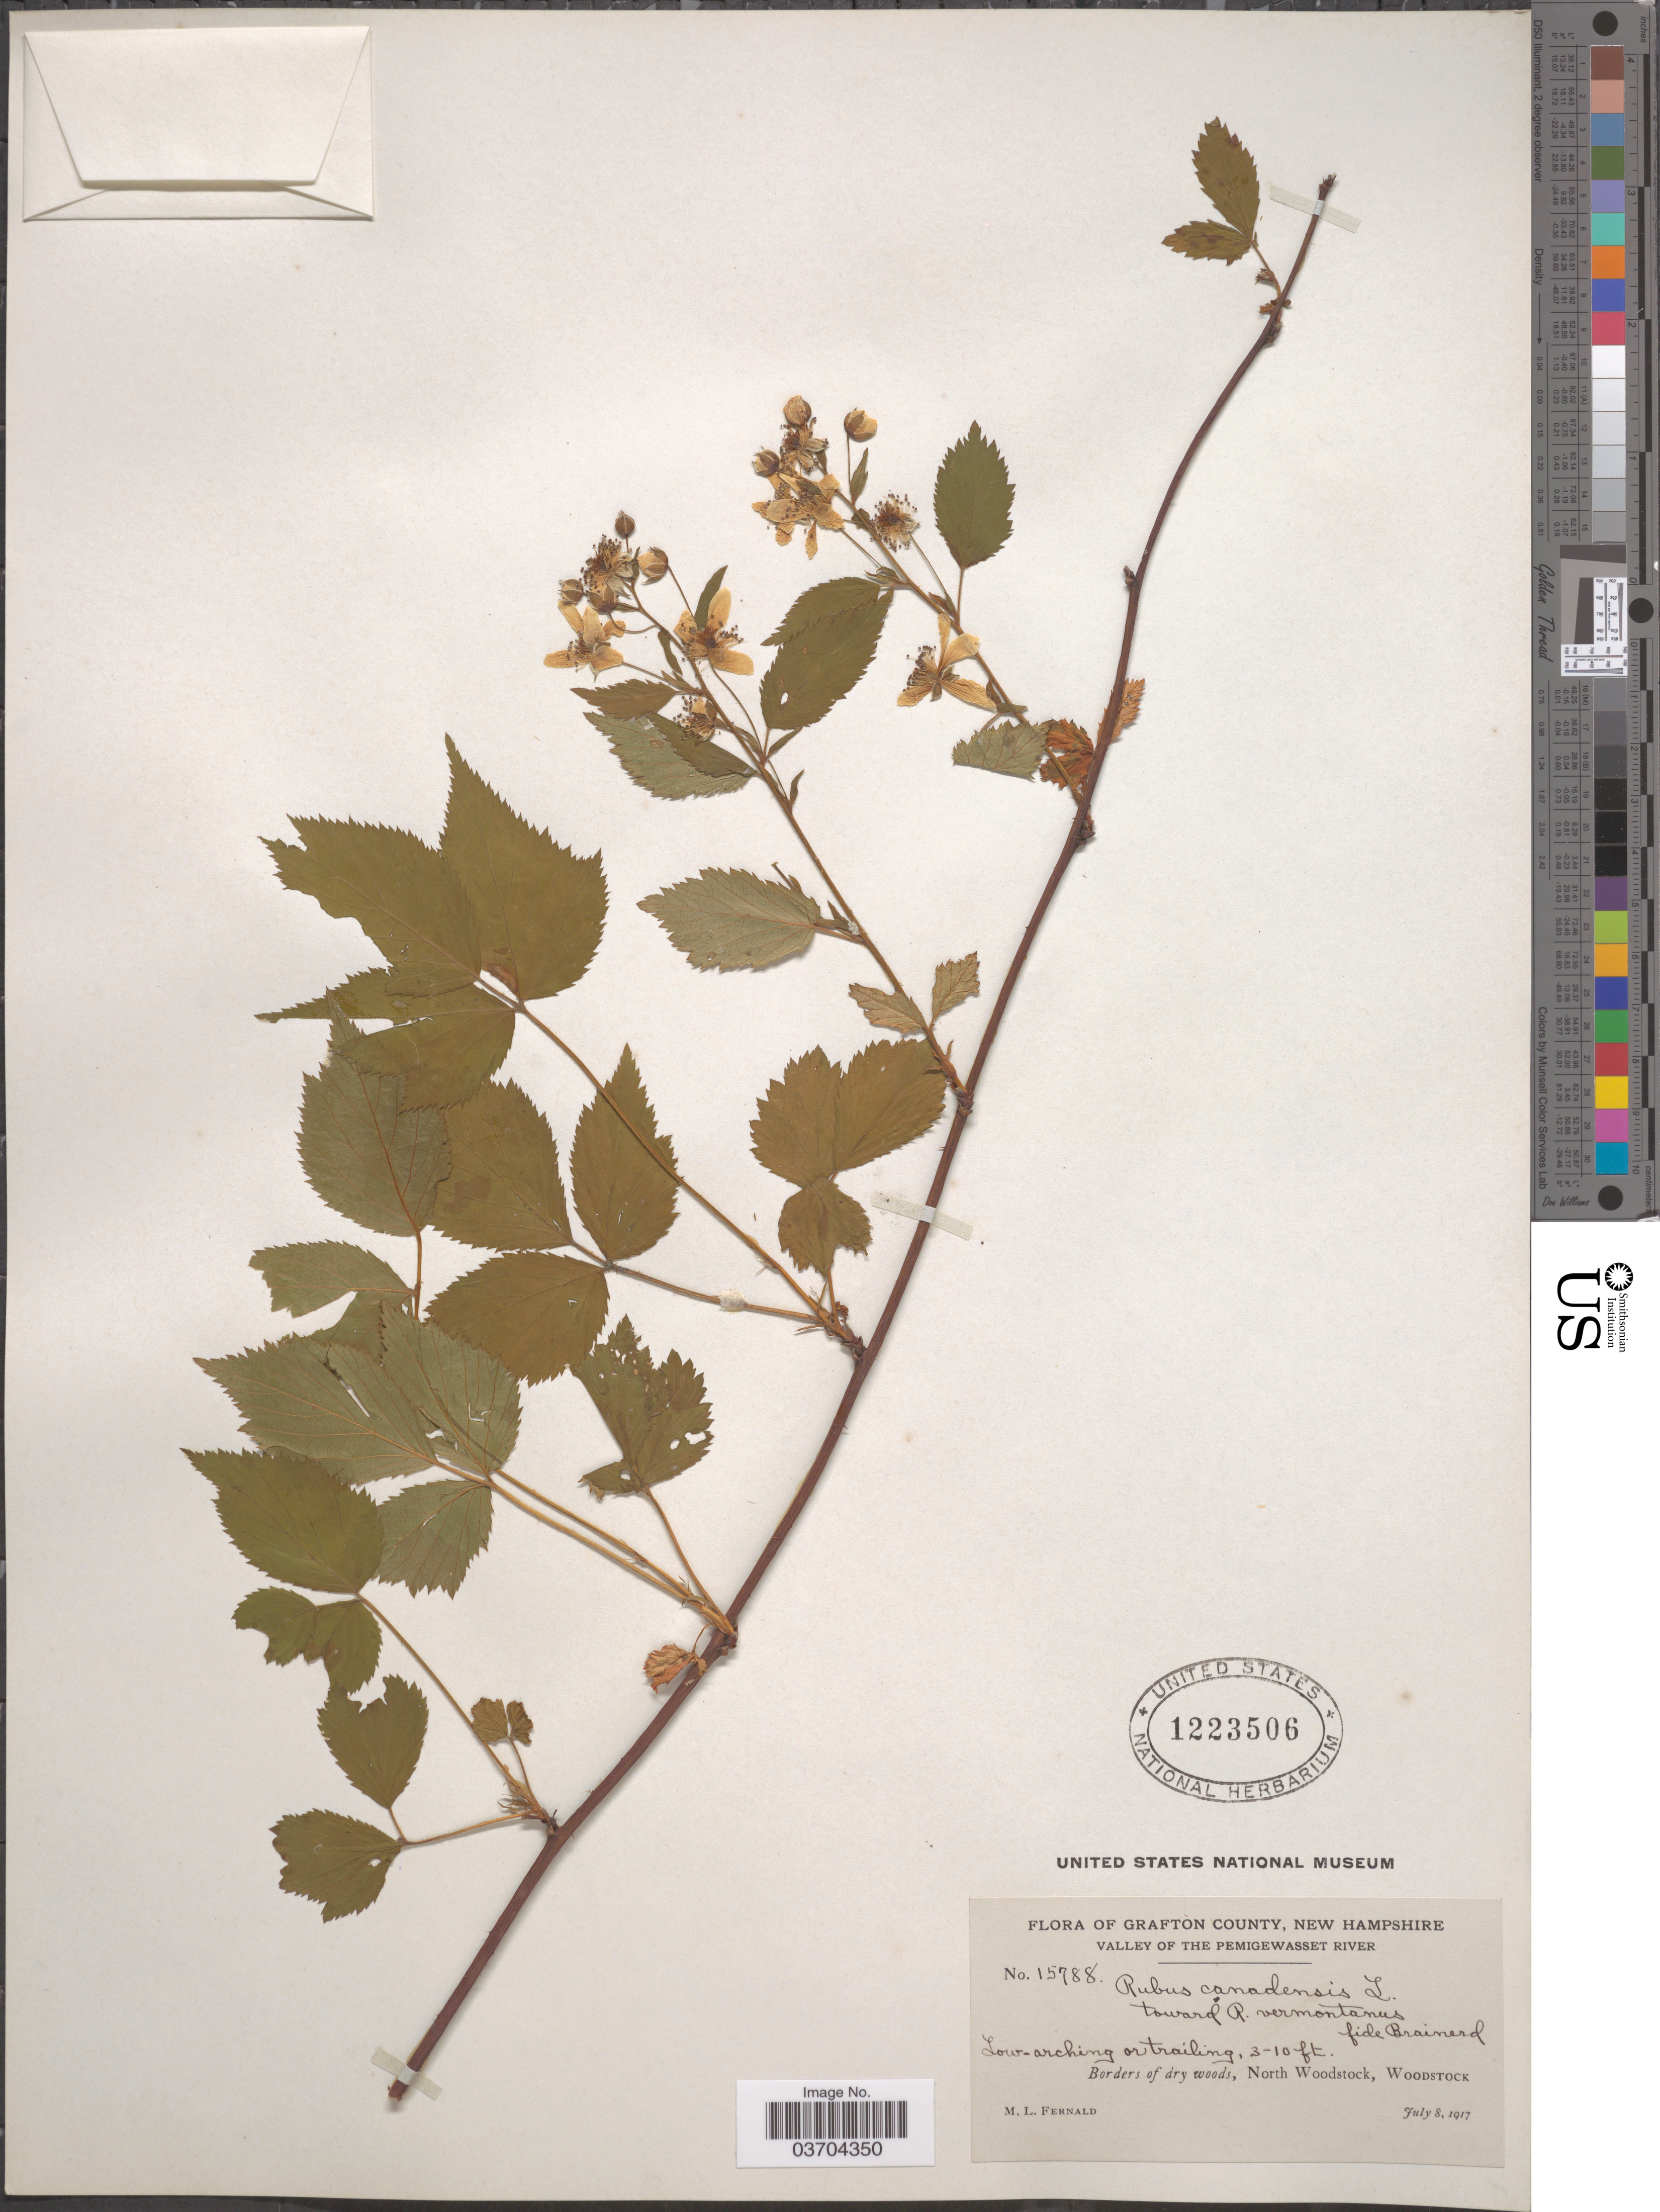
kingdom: Plantae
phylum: Tracheophyta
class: Magnoliopsida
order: Rosales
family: Rosaceae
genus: Rubus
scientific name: Rubus canadensis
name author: L.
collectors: M. L. Fernald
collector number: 15788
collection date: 1917-07-08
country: United States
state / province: New Hampshire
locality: Grafton County. Valley of the Pemigewasset River. North Woodstock, Woodstock.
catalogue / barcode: US 1223506